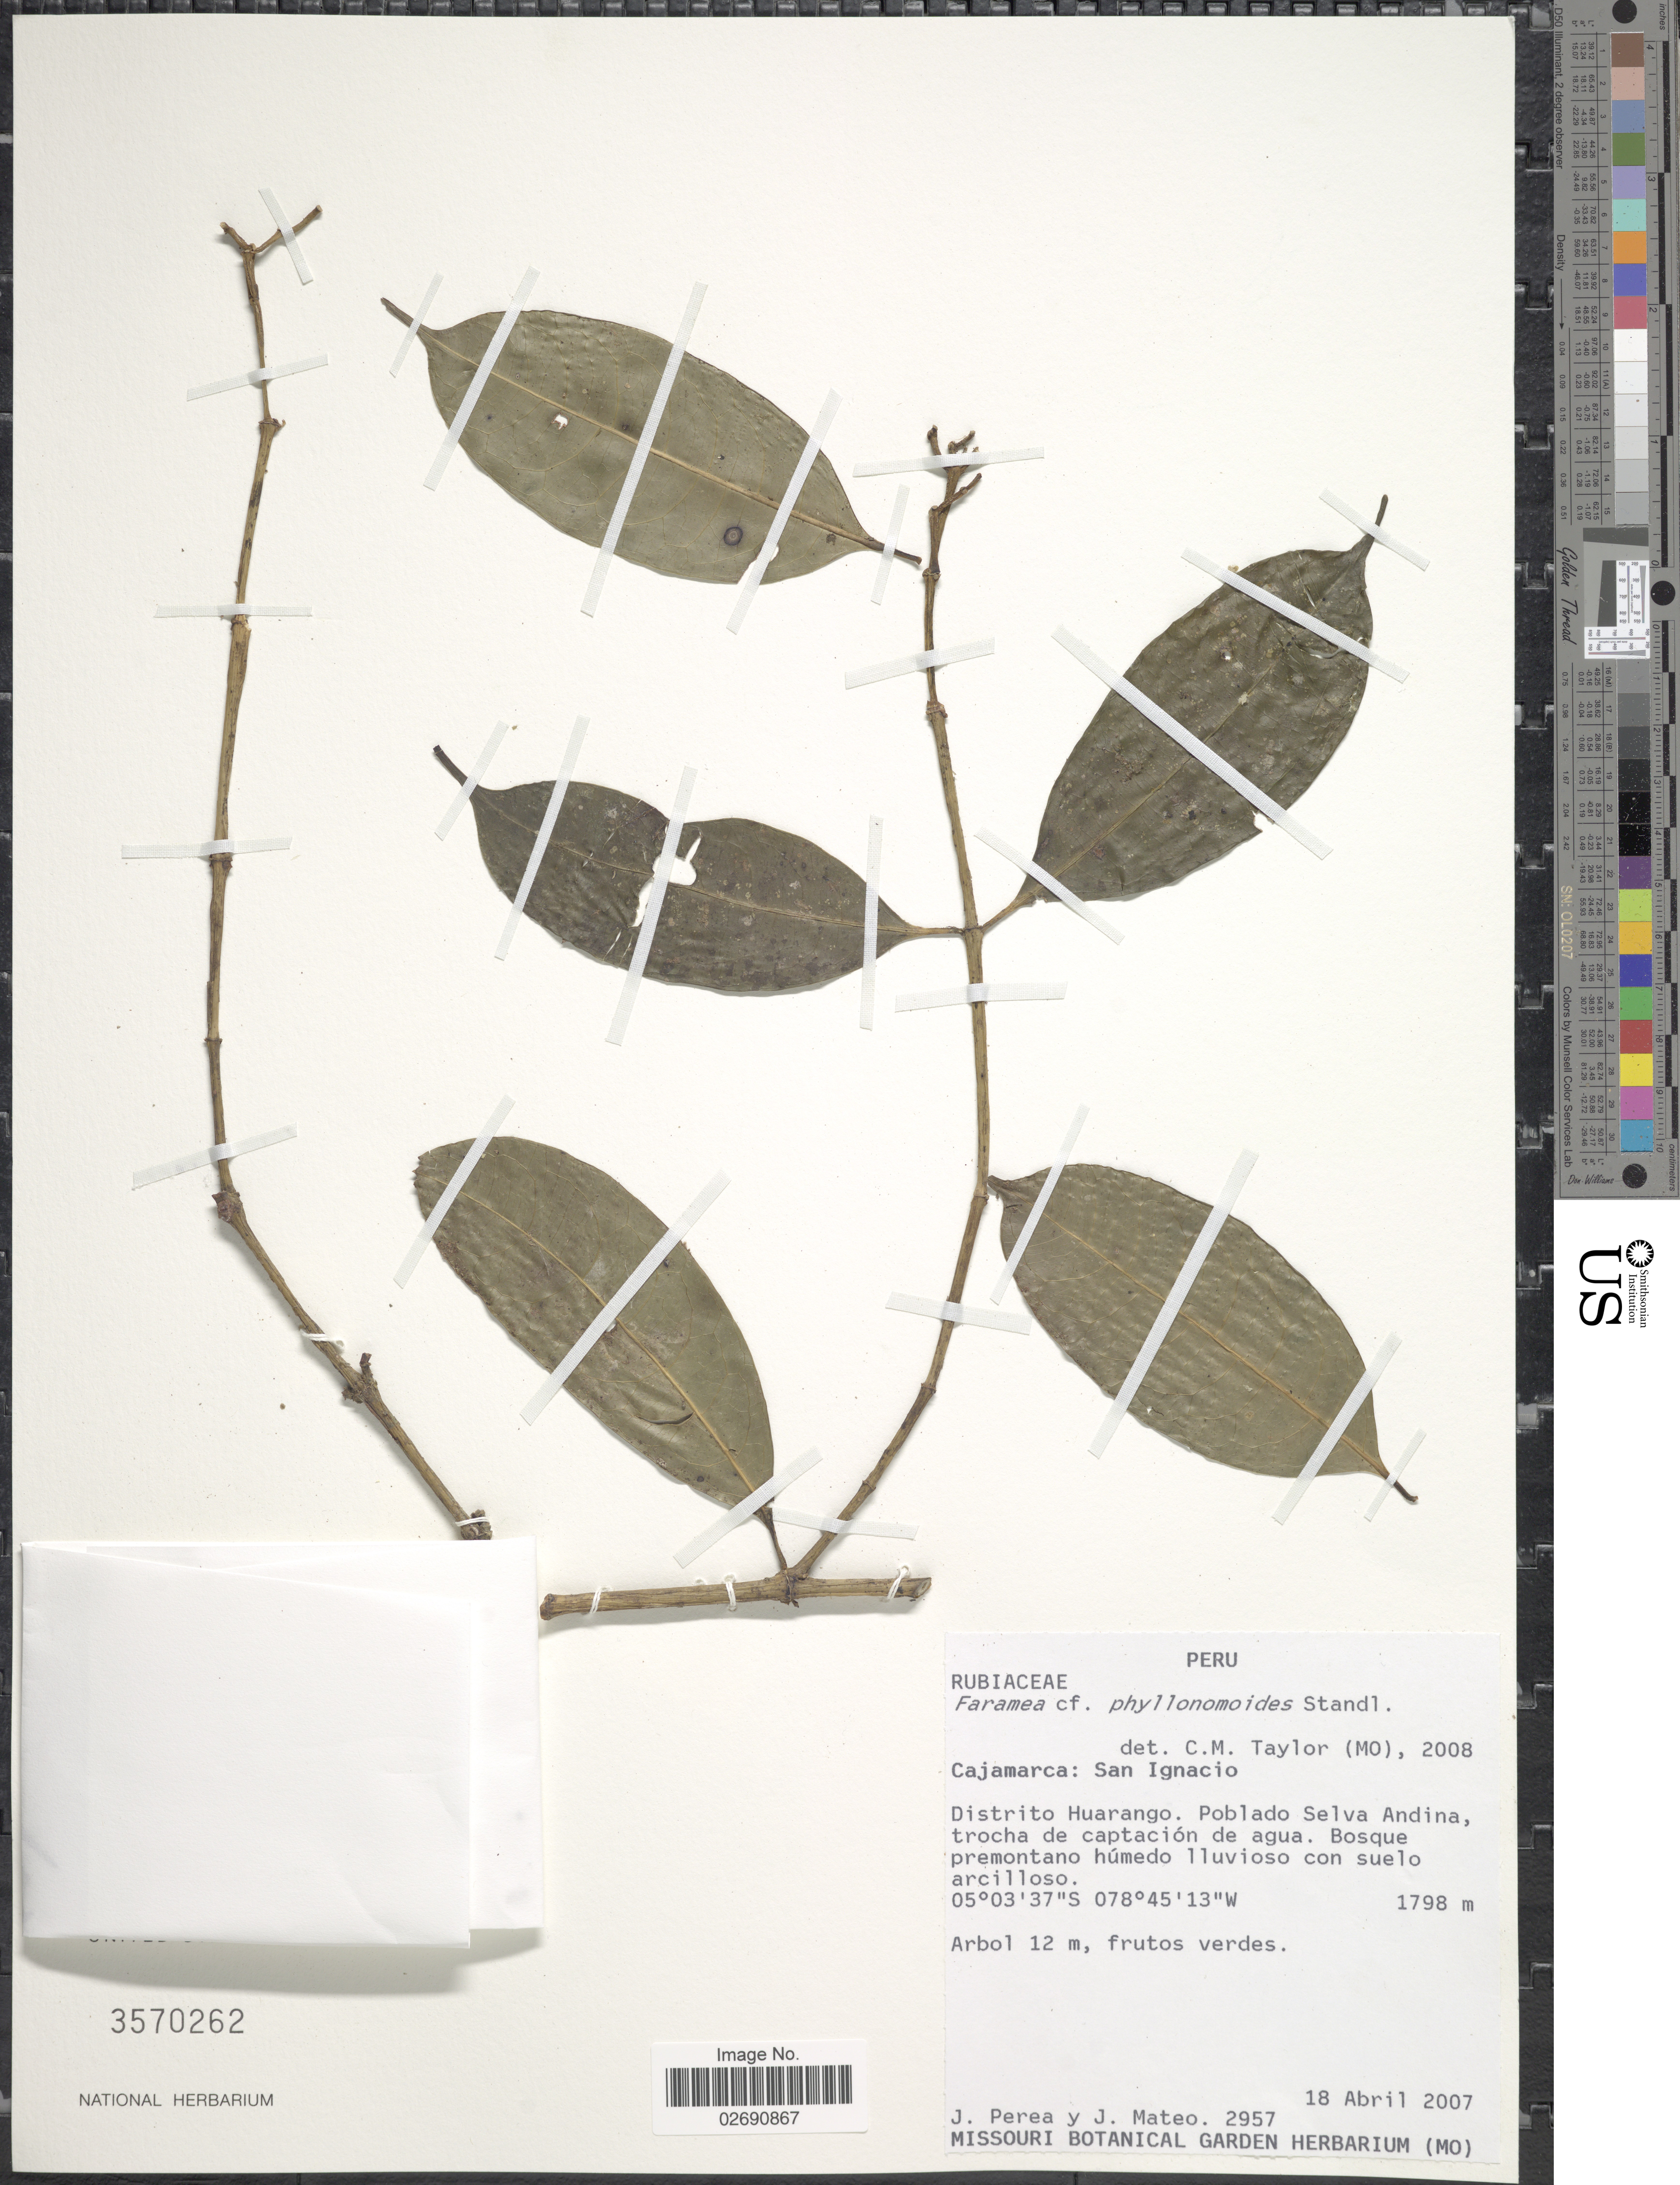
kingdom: Plantae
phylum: Tracheophyta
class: Magnoliopsida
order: Gentianales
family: Rubiaceae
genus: Faramea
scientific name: Faramea phyllonomoides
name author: Standl.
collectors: J. Perea & J. Mateo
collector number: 2957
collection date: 2007-04-18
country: Peru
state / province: Cajamarca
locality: San Ignacio. Distrito Huarango. Poblado Selva Andina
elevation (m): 1798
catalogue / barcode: US 3570262